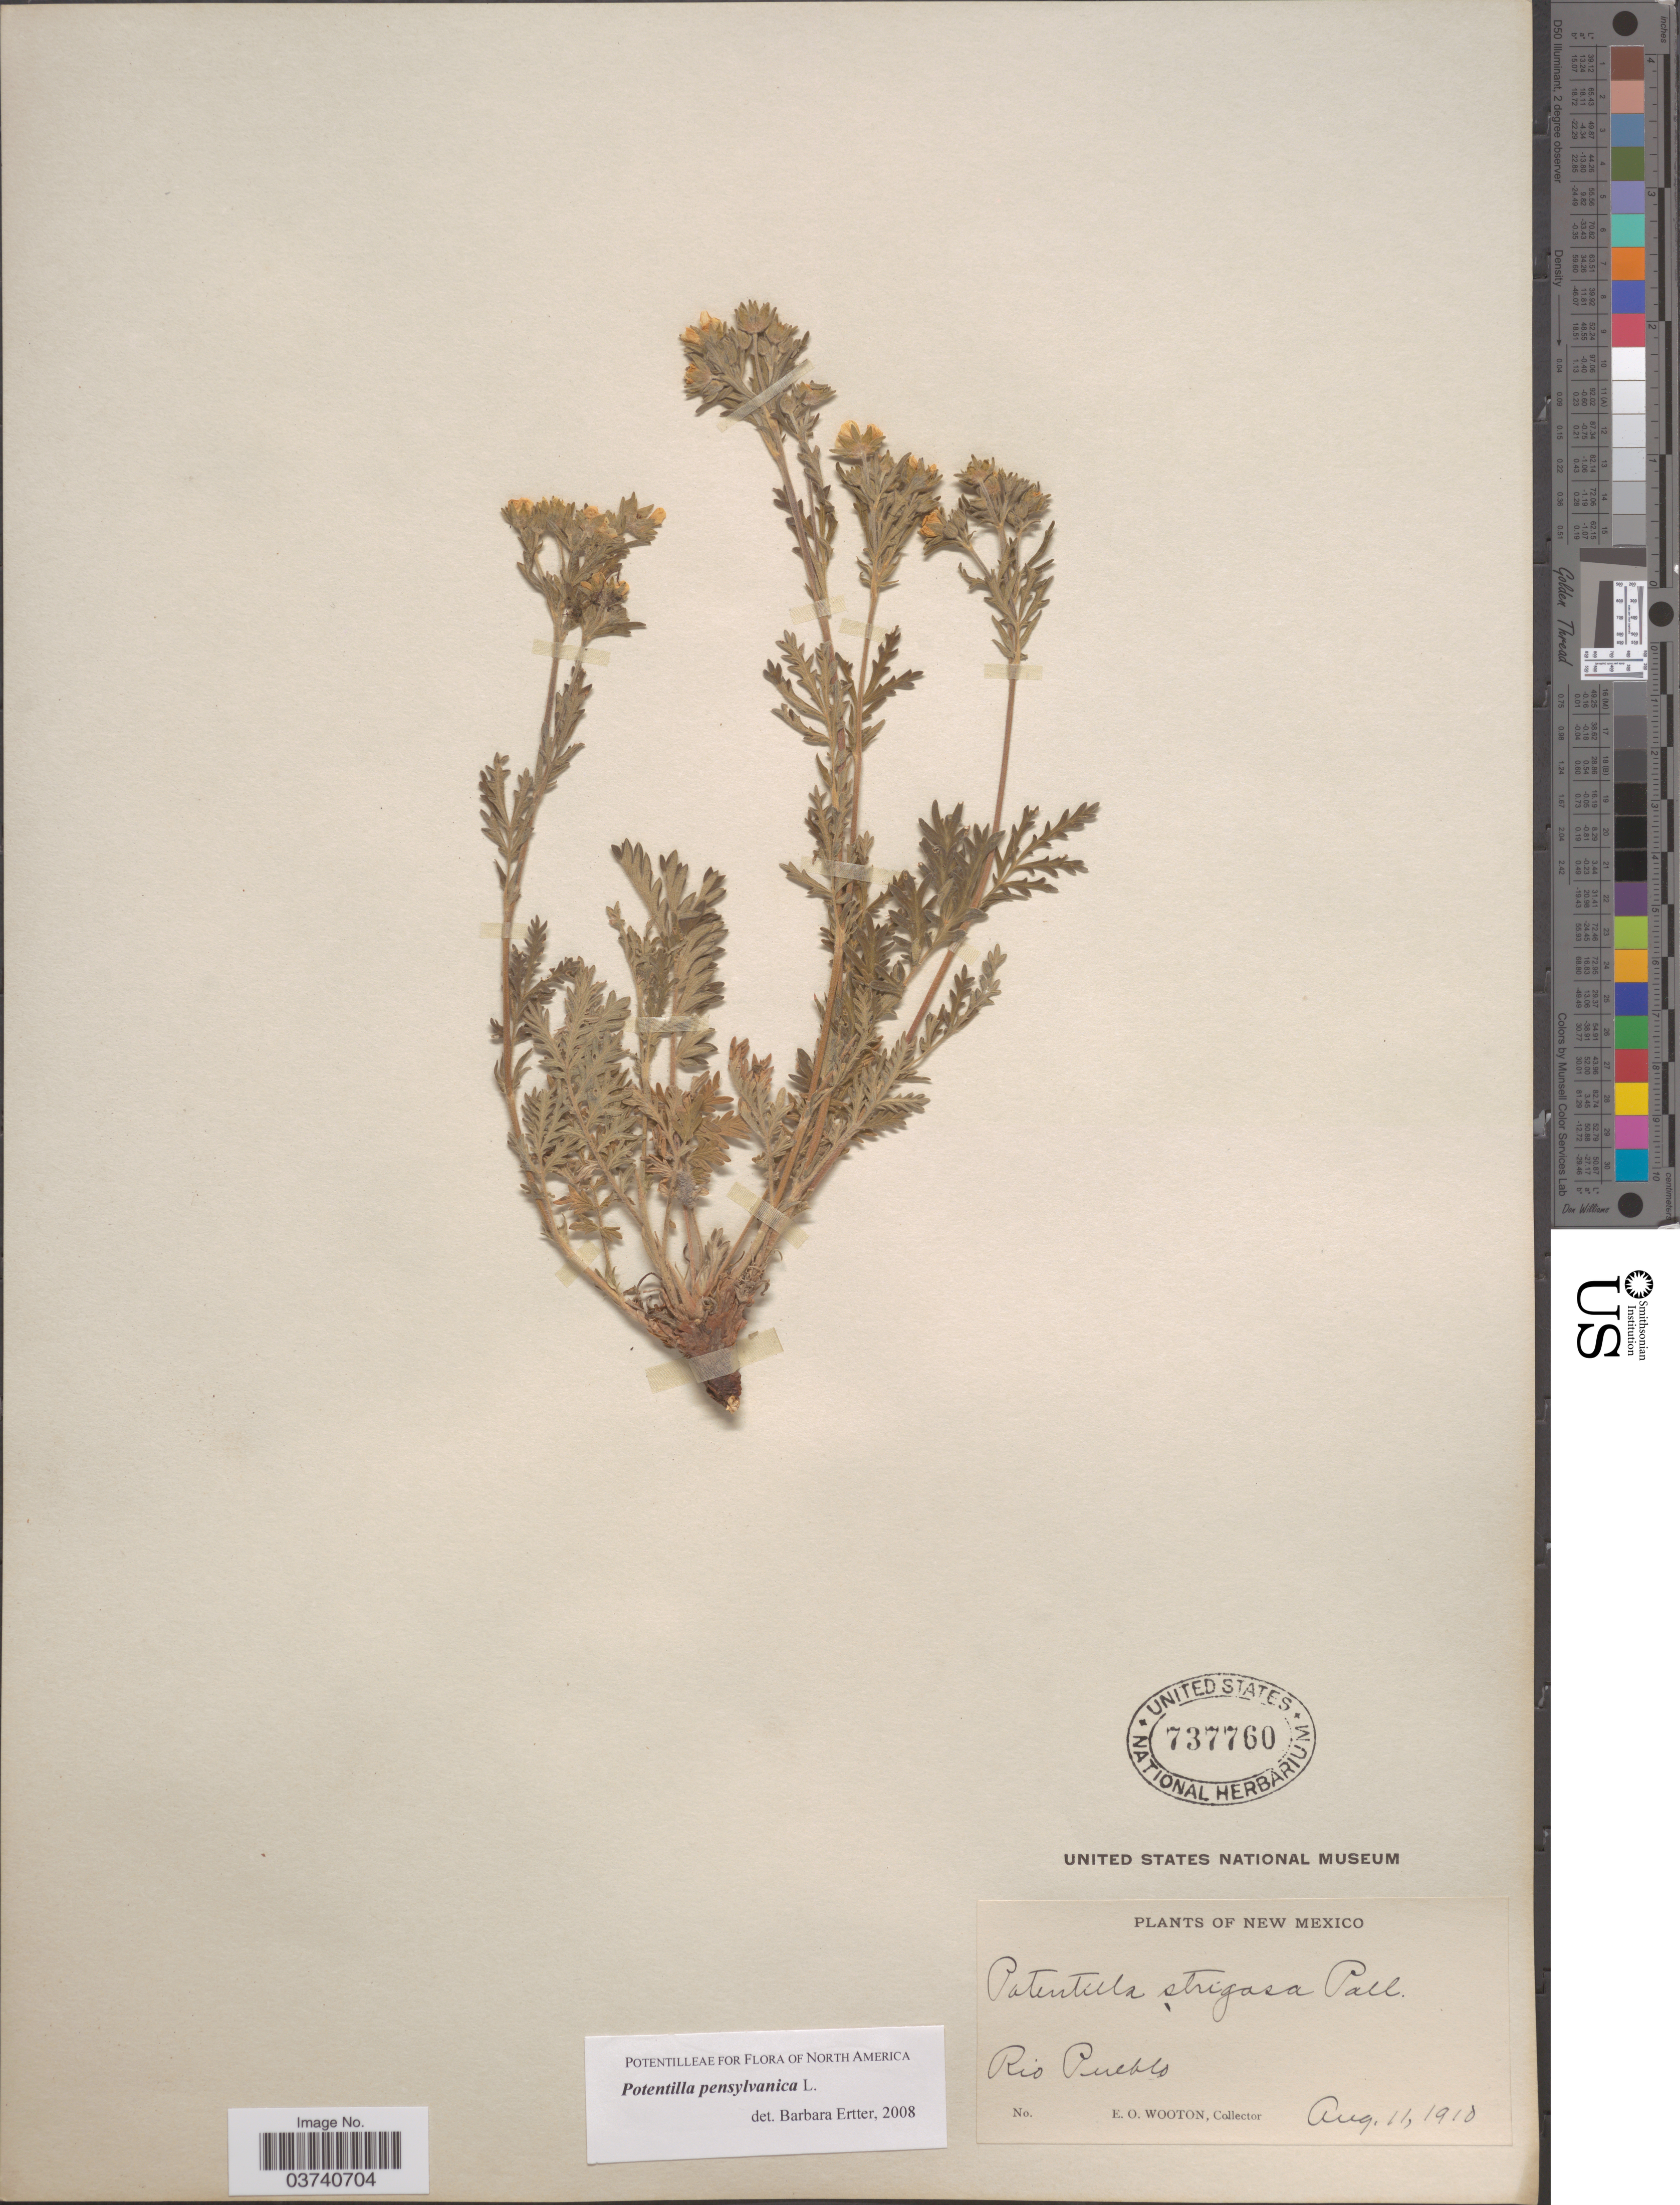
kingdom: Plantae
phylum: Tracheophyta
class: Magnoliopsida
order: Rosales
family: Rosaceae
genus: Potentilla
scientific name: Potentilla pensylvanica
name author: L.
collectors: E. O. Wooton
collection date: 1910-08-11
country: United States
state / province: New Mexico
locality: Rio Pueblo.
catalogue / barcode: US 737760